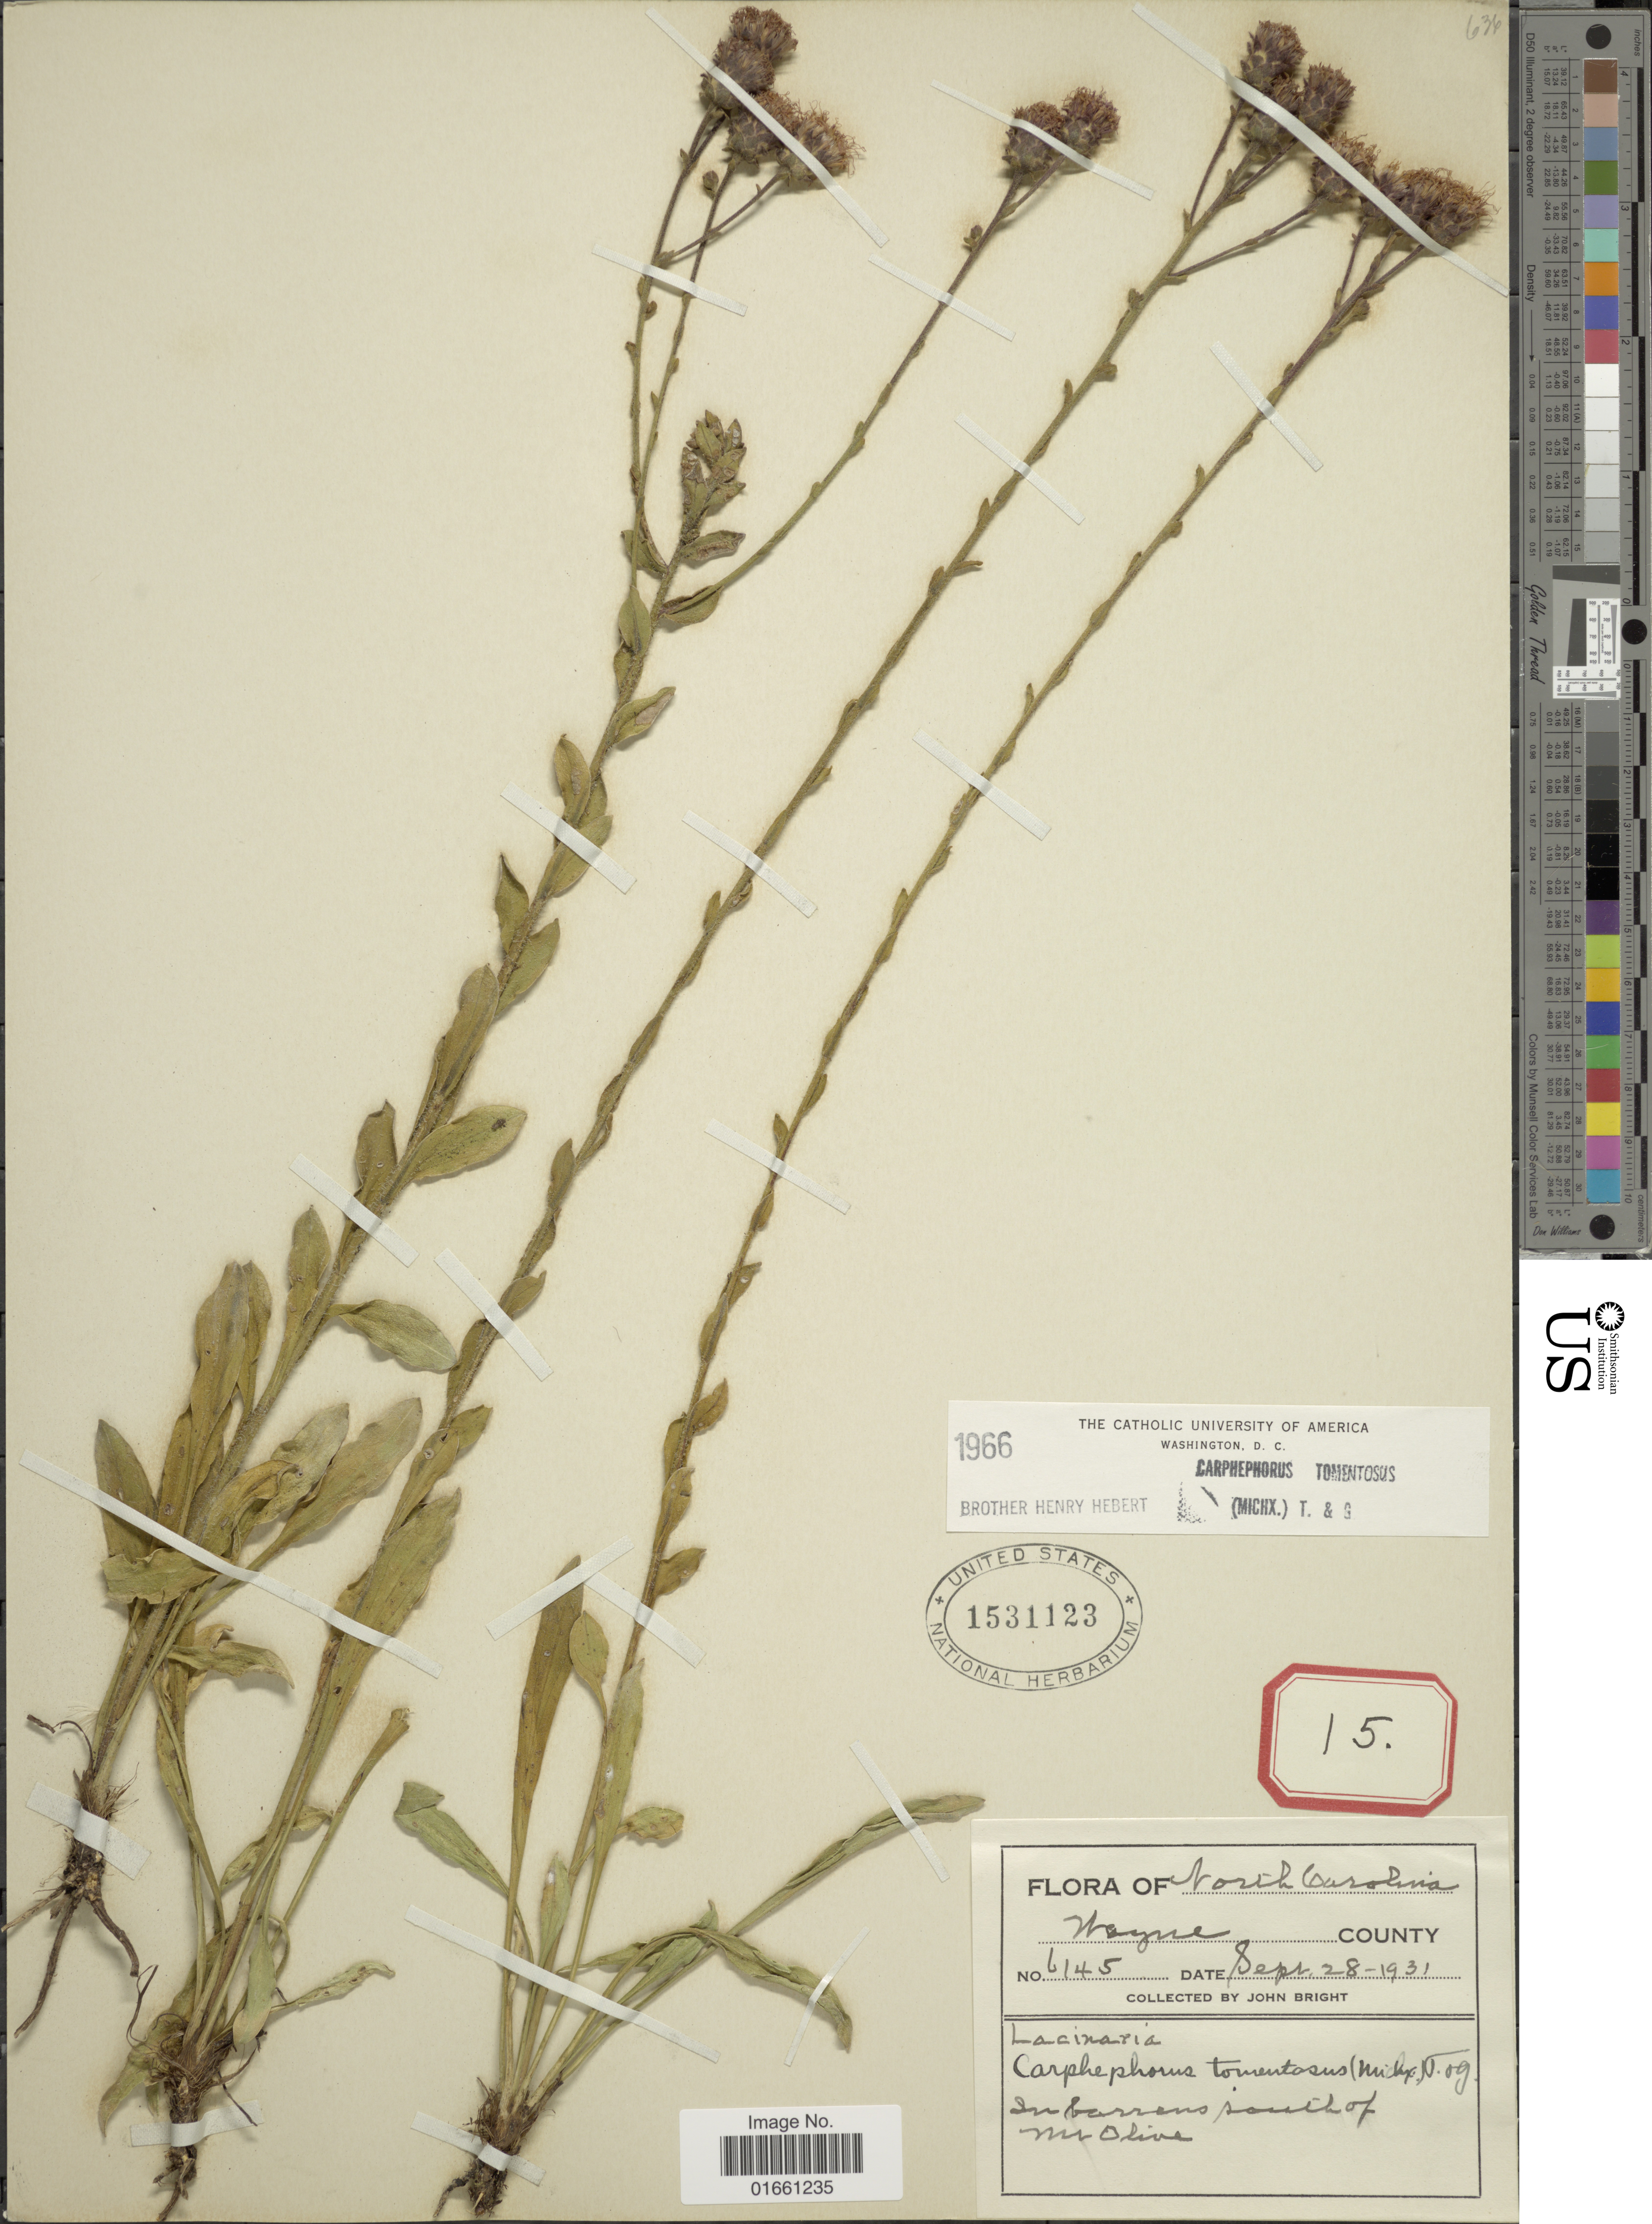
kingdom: Plantae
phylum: Tracheophyta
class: Magnoliopsida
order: Asterales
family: Asteraceae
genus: Carphephorus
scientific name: Carphephorus tomentosus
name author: (Michaux) Torr. & A. Gray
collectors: J. Bright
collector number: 6145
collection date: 1931-09-28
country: United States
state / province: North Carolina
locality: Wayne County, in barrens south of Mt. Olive.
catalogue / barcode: US 1531123